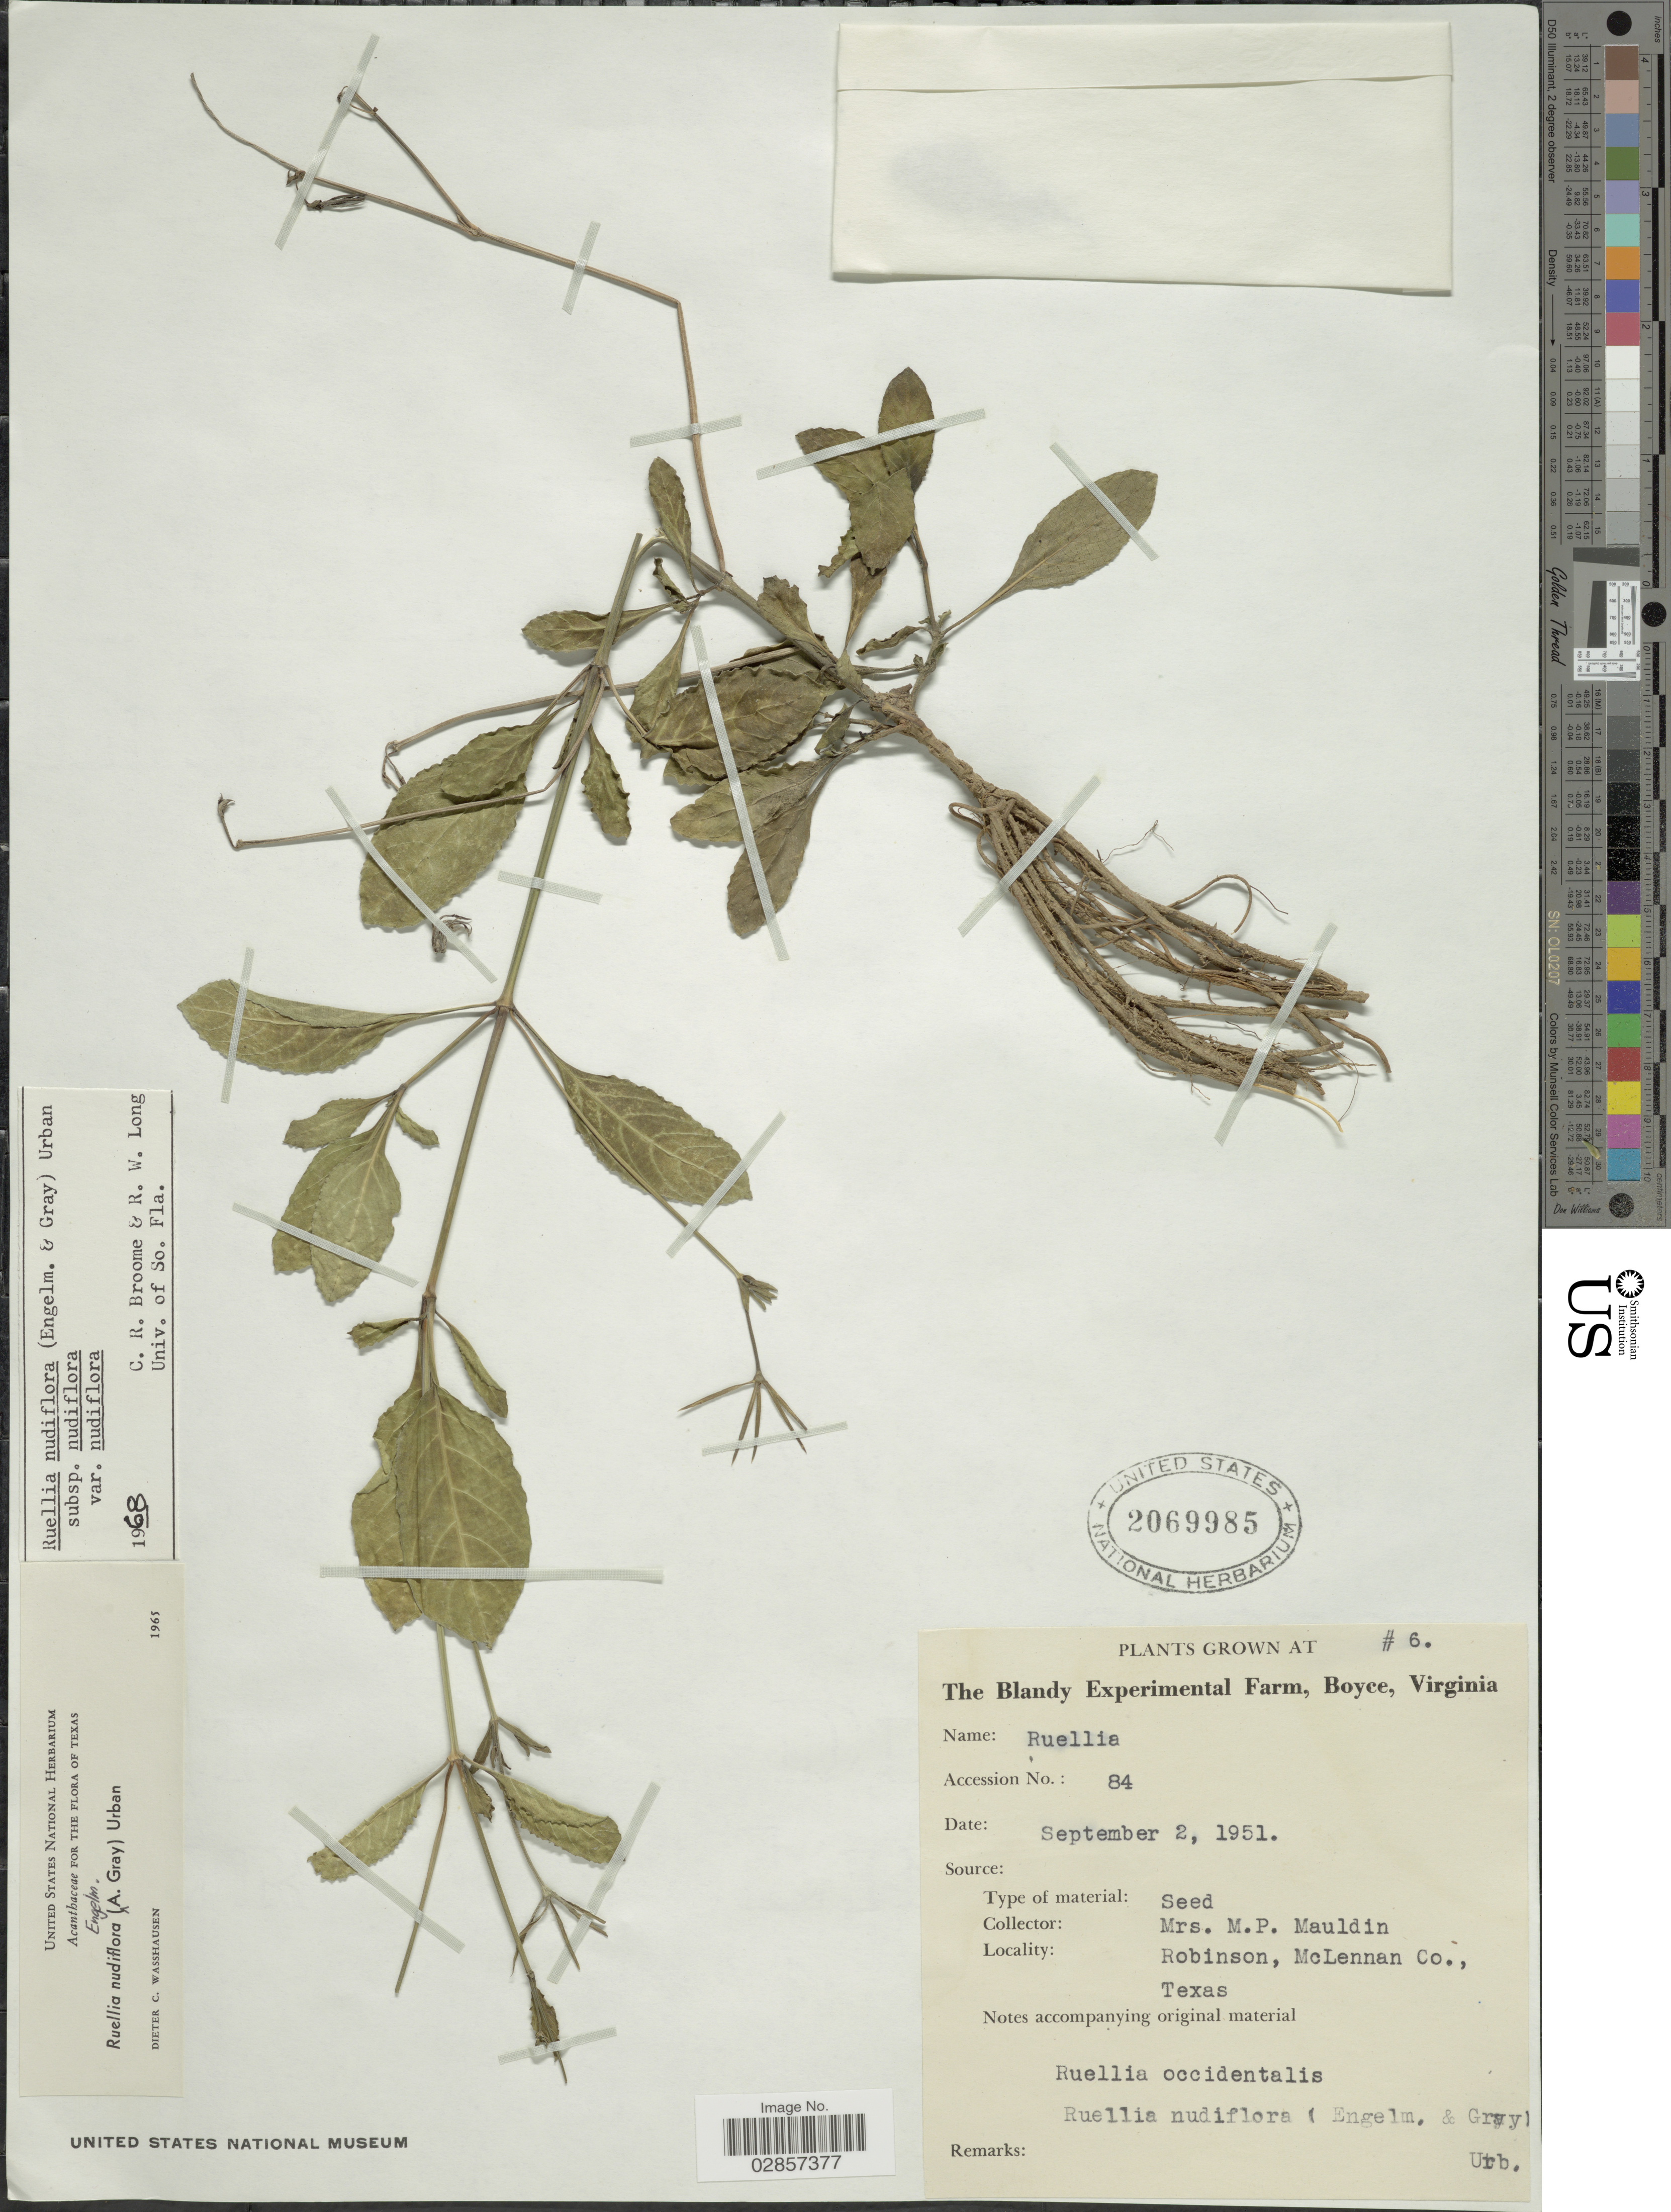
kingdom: Plantae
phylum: Tracheophyta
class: Magnoliopsida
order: Lamiales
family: Acanthaceae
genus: Ruellia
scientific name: Ruellia nudiflora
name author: (Engelm. & A. Gray) Urb.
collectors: M. Mauldin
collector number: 6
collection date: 1951-09-02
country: United States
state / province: Virginia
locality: The Blandy Experimental Farm, Boyce, Virginia.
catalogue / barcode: US 2069985